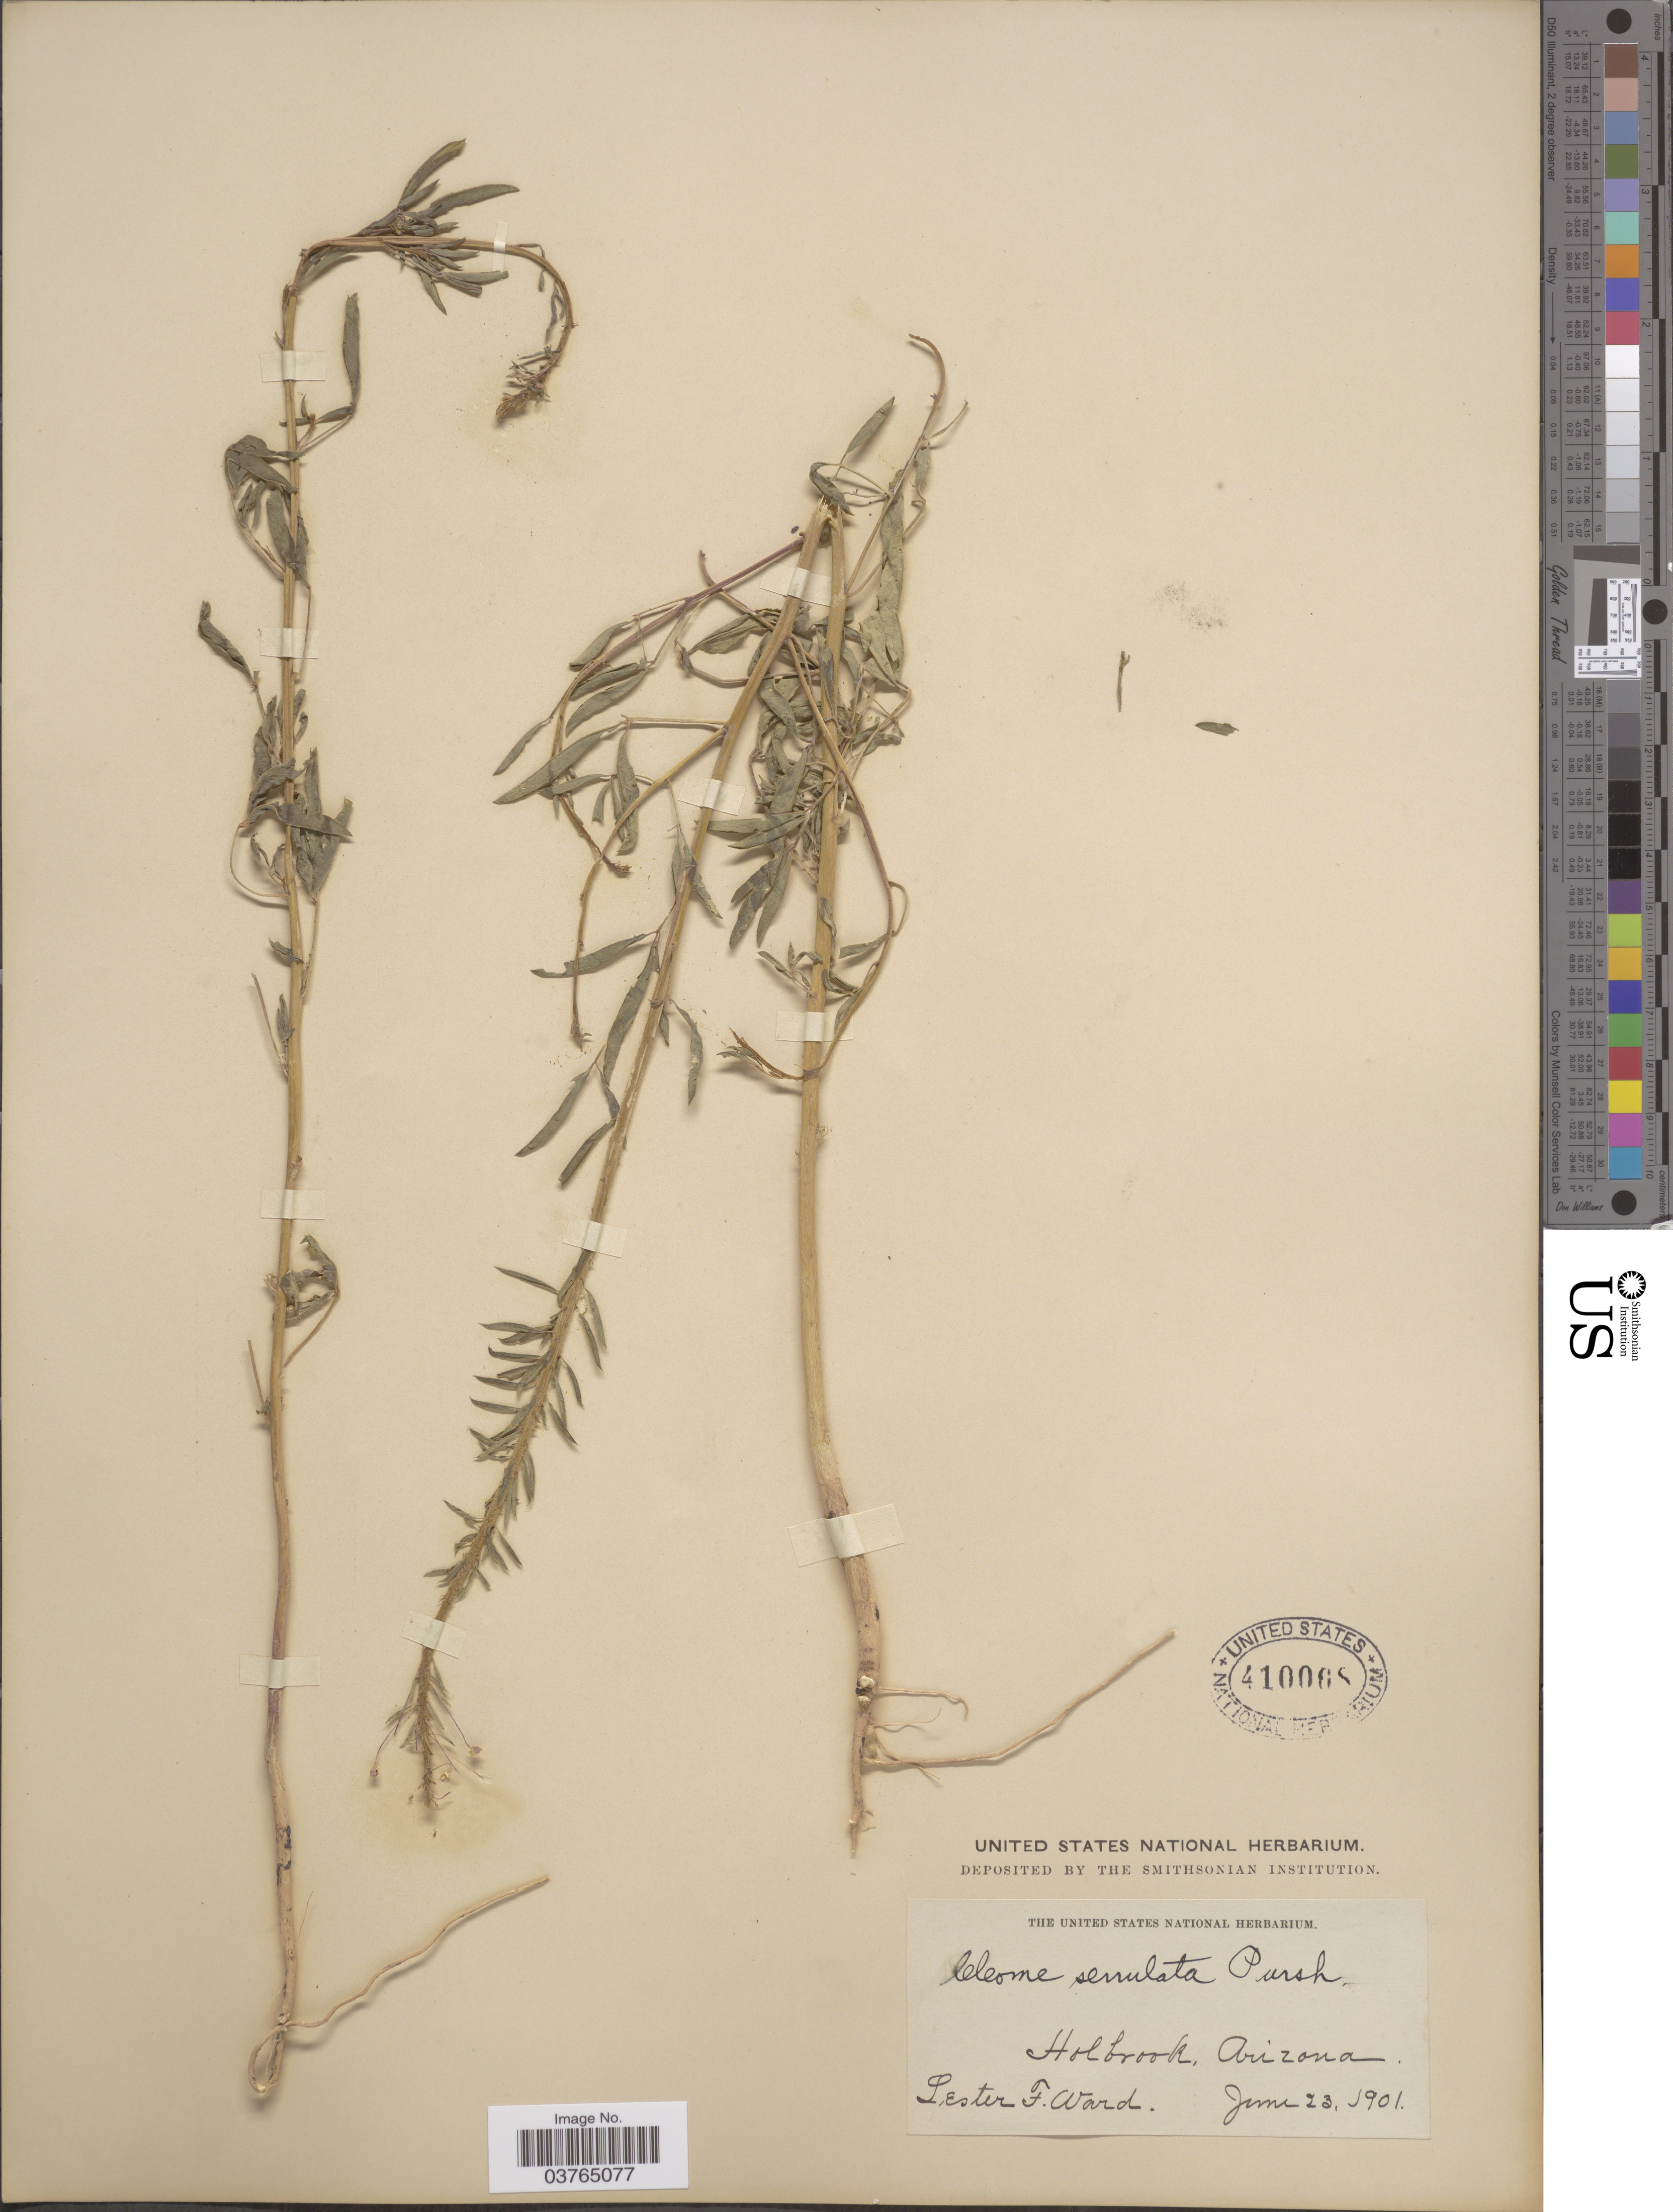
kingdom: Plantae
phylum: Tracheophyta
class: Magnoliopsida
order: Brassicales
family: Cleomaceae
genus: Cleomella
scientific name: Cleomella serrulata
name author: (Pursh) Roalson & J.C. Hall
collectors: L. F. Ward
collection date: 1901-06-23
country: United States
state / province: Arizona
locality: Holbrook.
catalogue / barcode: US 410068